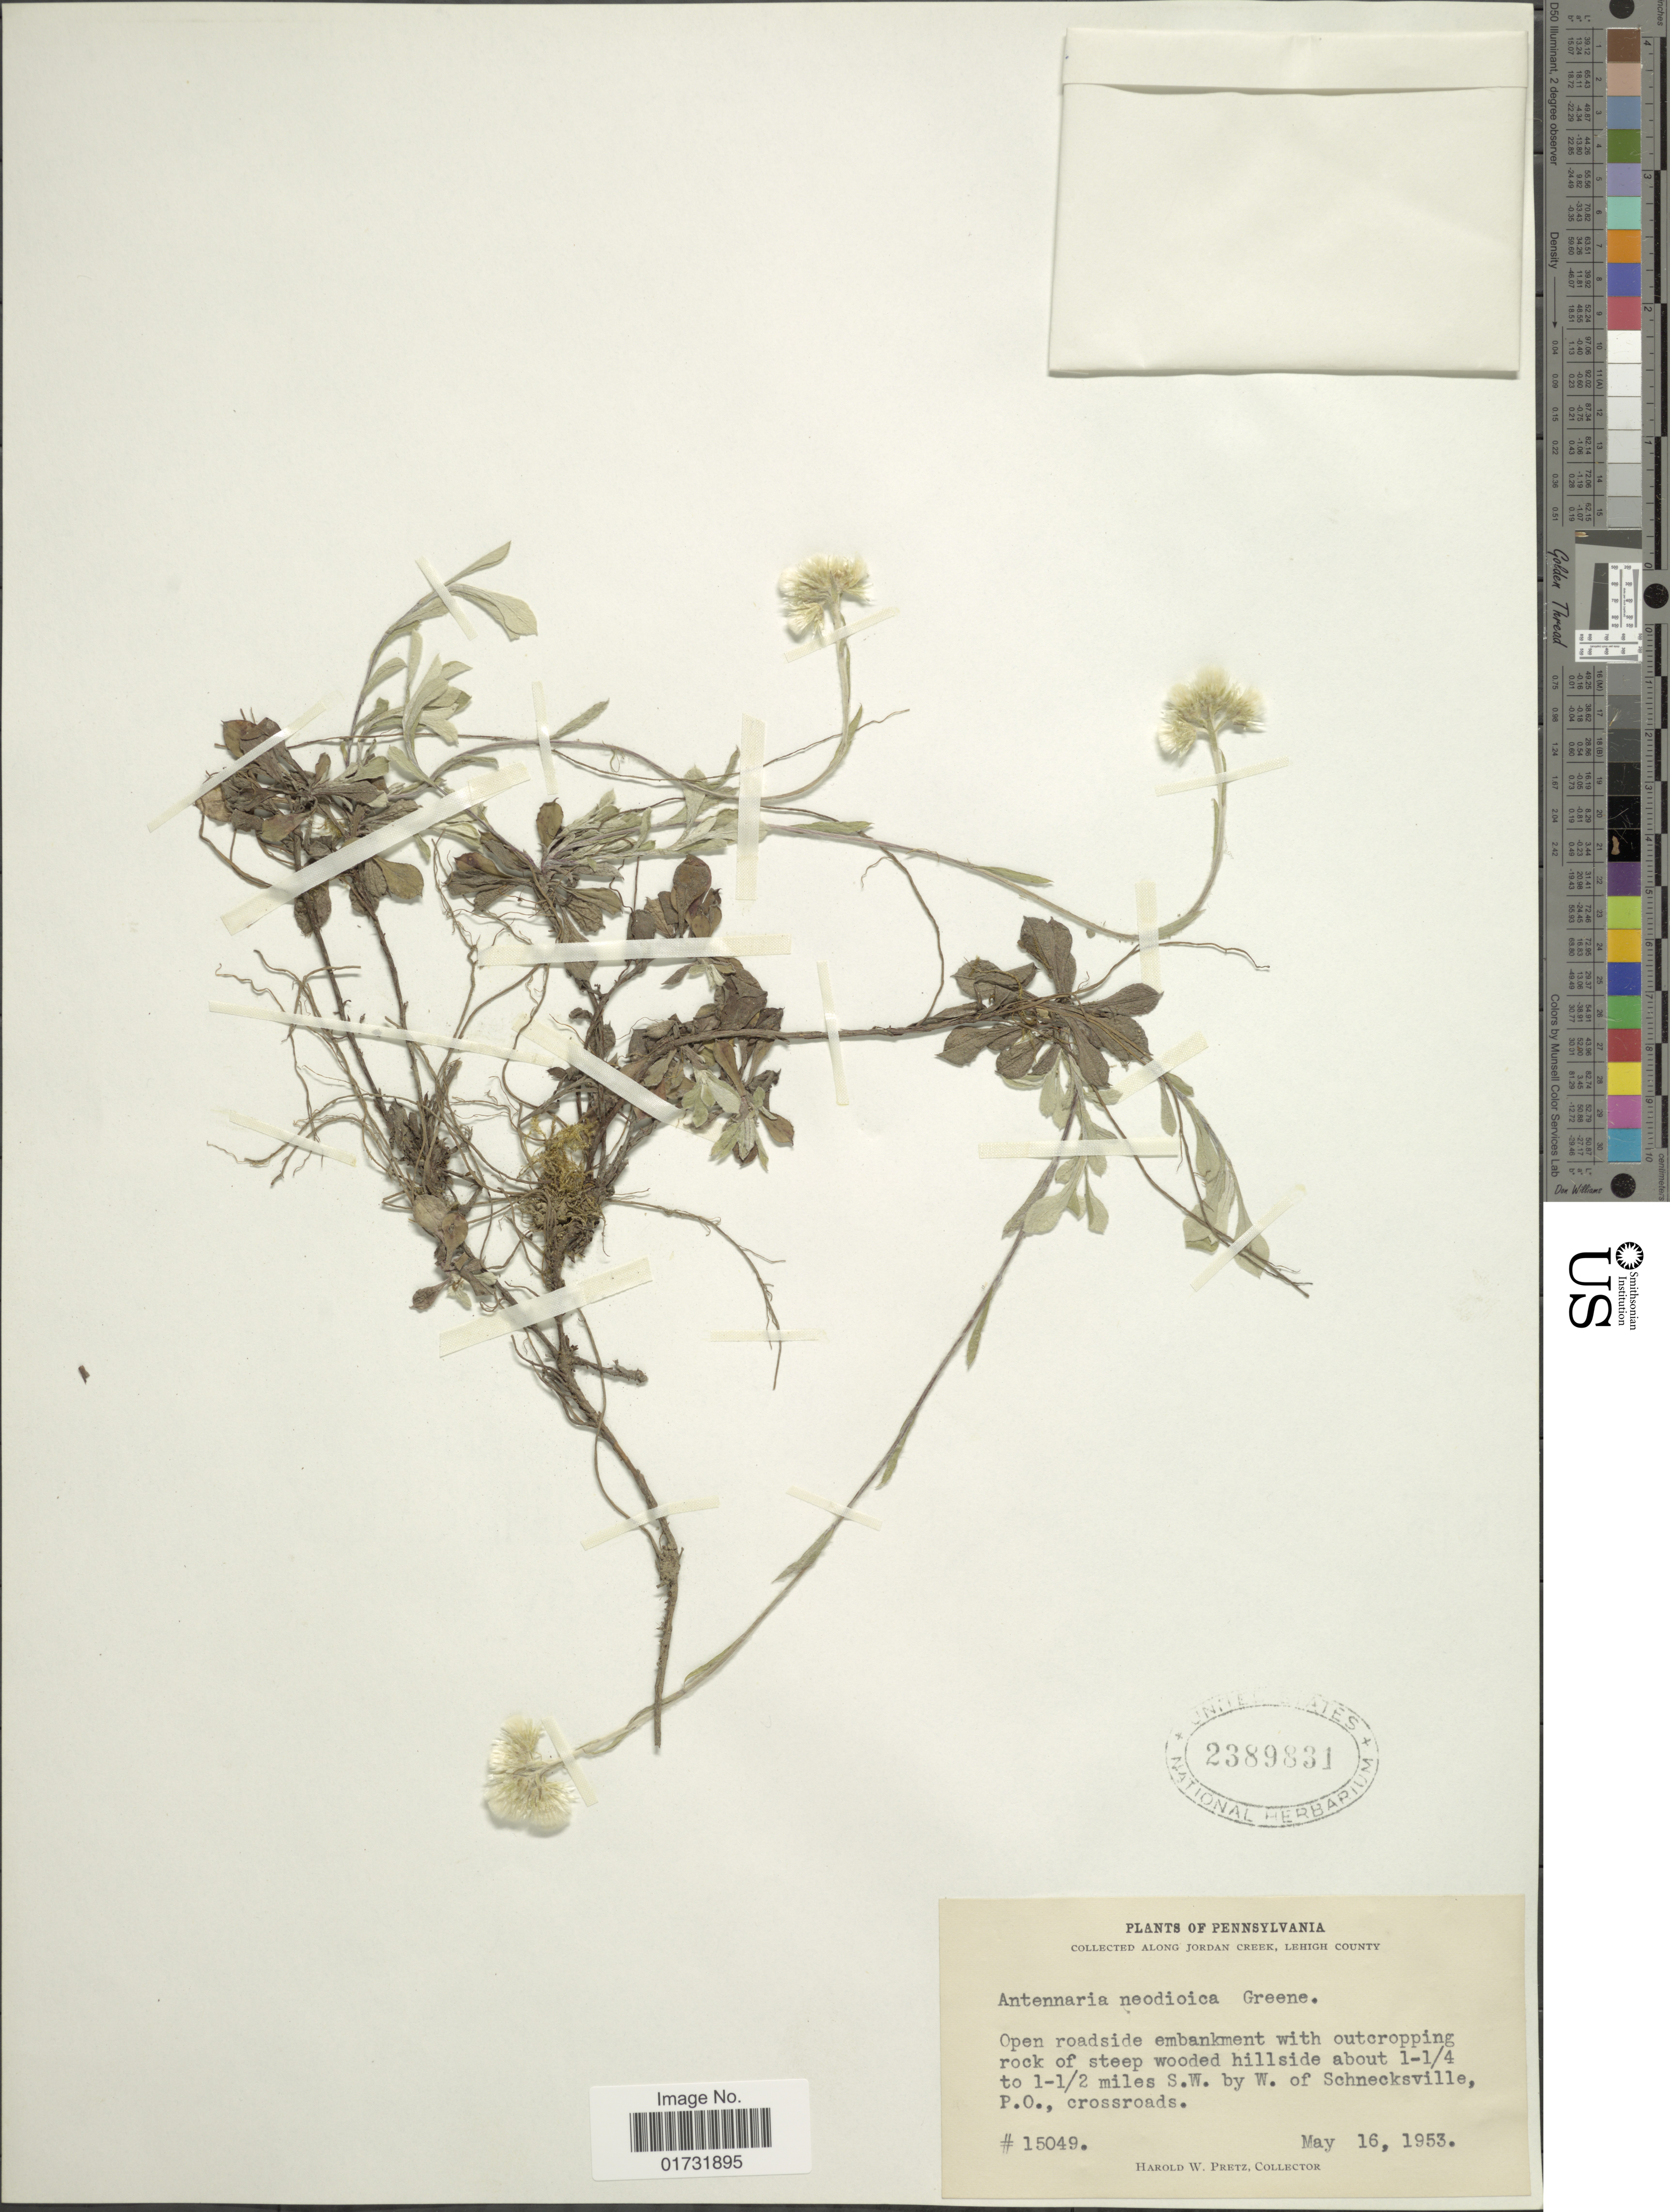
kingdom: Plantae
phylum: Tracheophyta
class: Magnoliopsida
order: Asterales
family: Asteraceae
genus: Antennaria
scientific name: Antennaria neodioica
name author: Greene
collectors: H. W. Pretz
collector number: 15049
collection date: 1953-05-16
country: United States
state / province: Pennsylvania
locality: Along Jordan creek, Lehigh County. about 1-1/4 to 1-1/2 miles S.W. by W. of Schnecksville, P.O., crossroads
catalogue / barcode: US 2389831